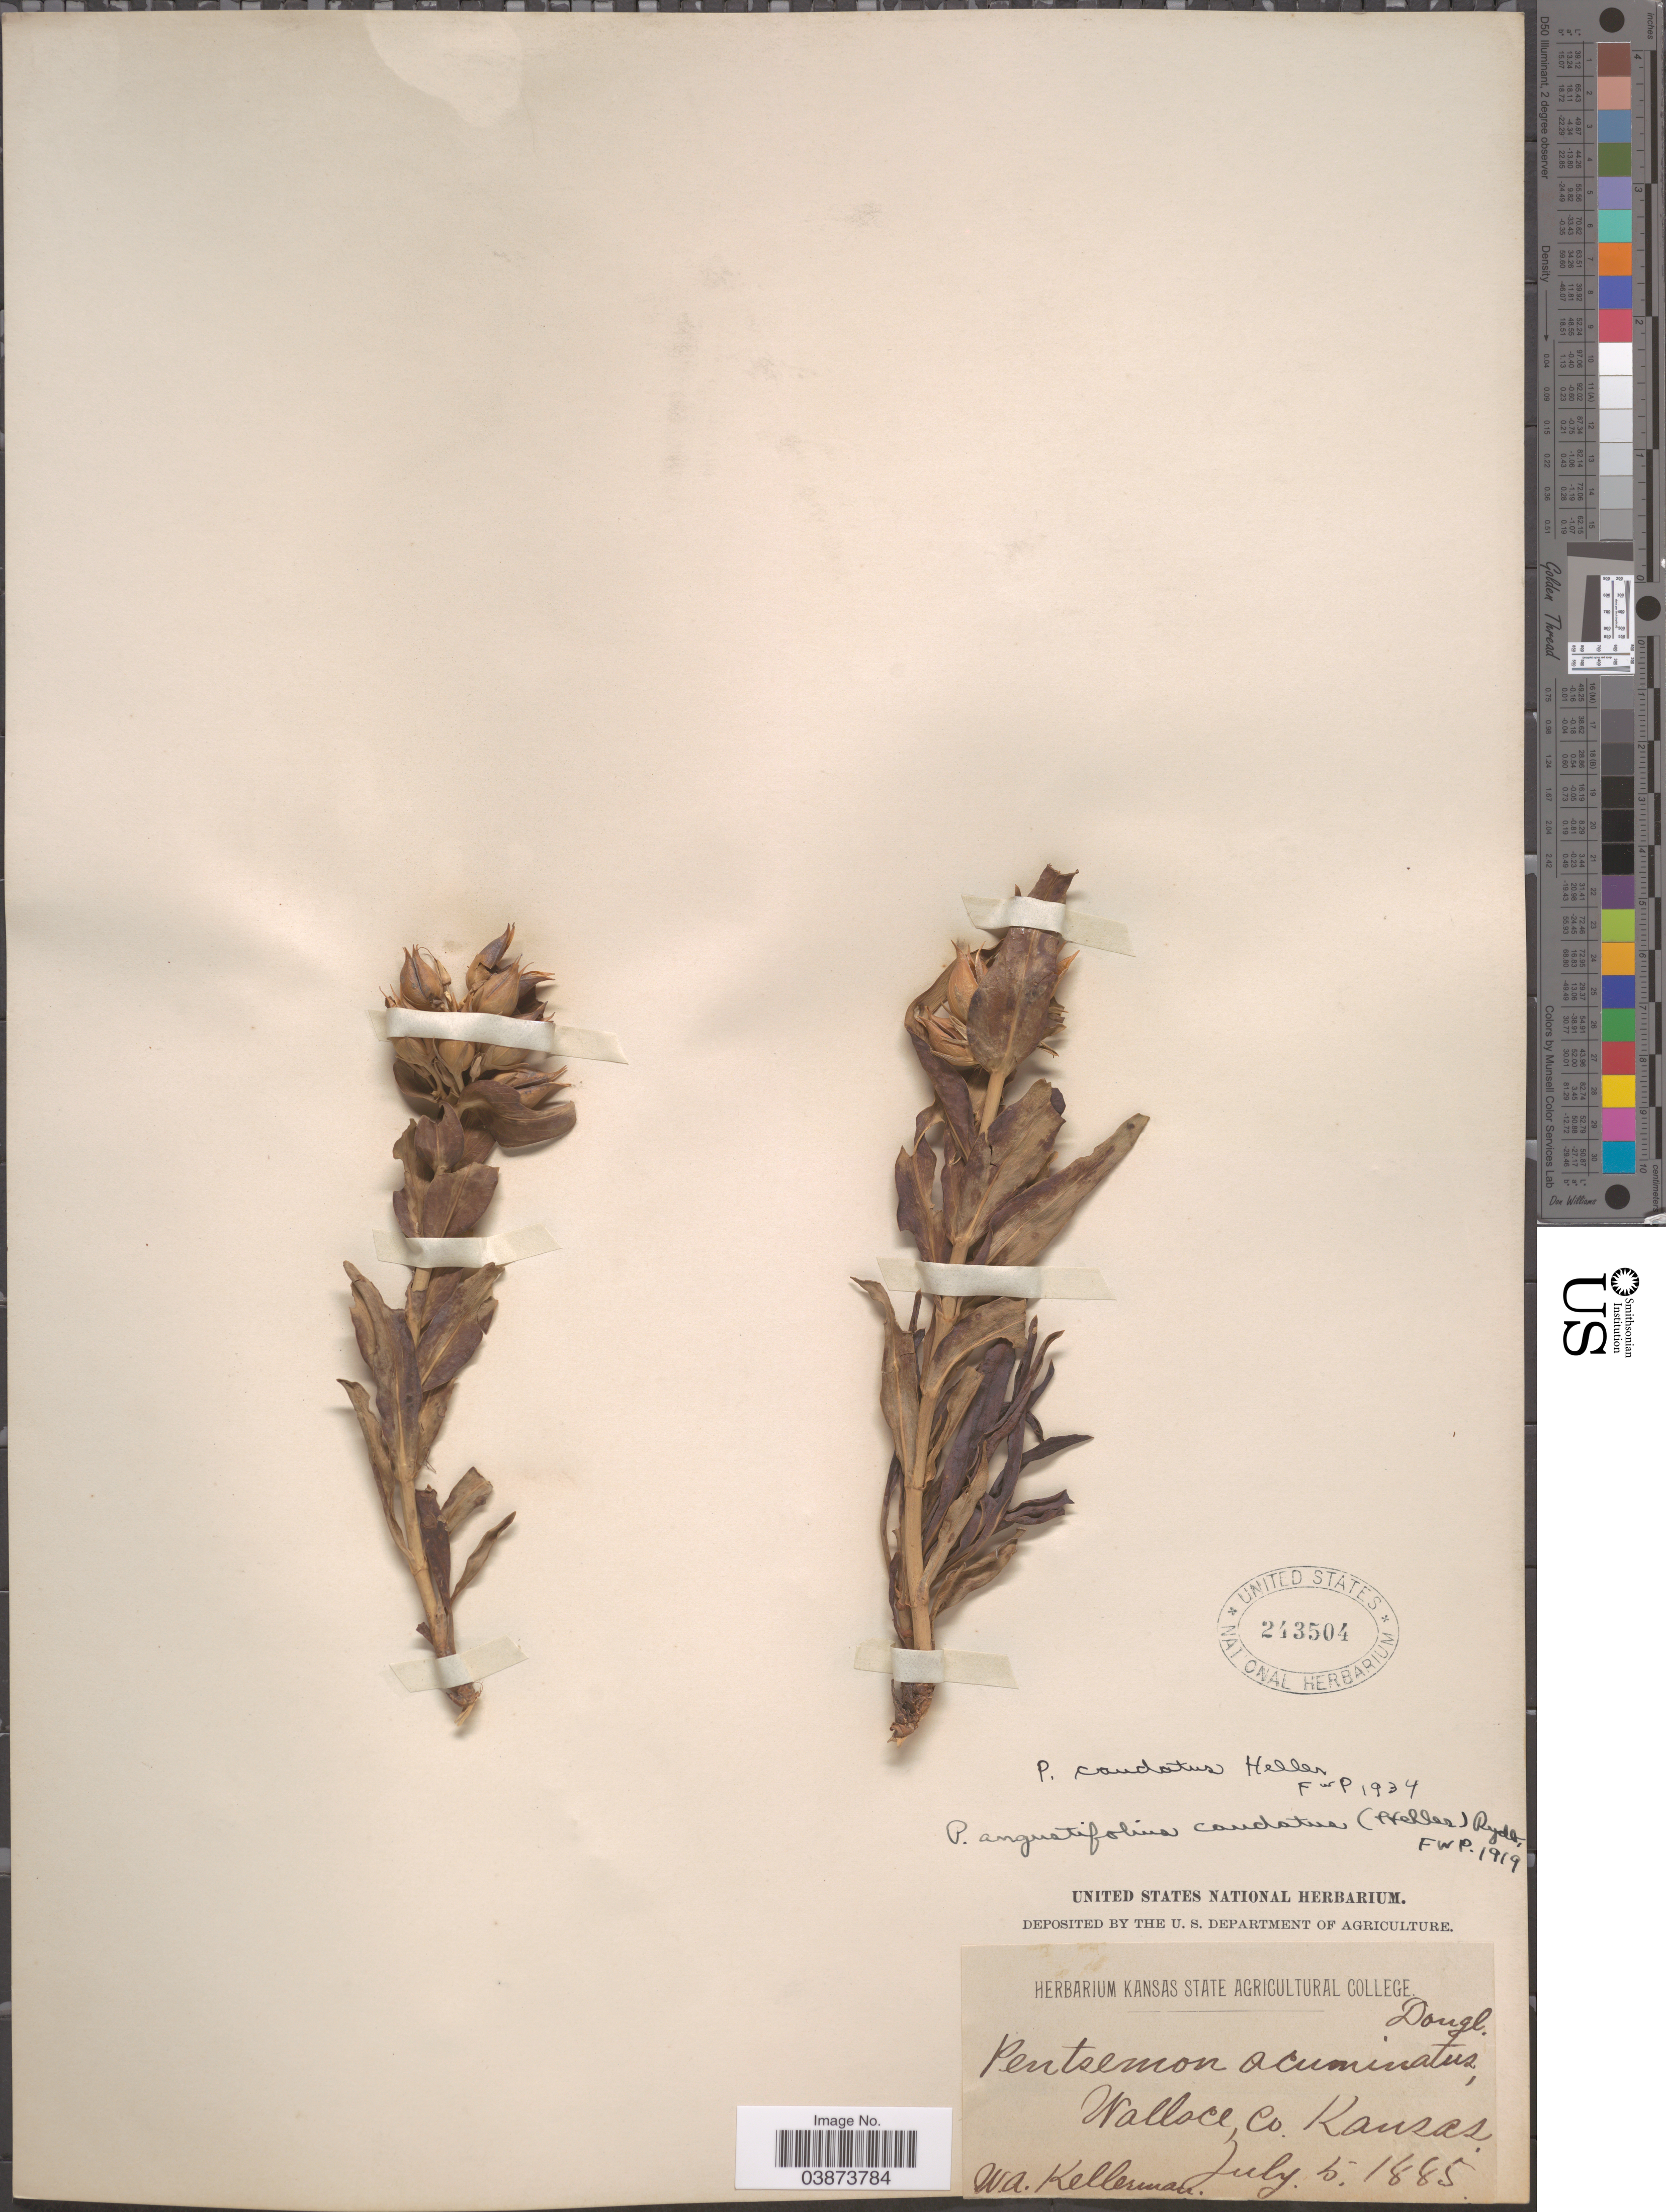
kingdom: Plantae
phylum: Tracheophyta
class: Magnoliopsida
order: Lamiales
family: Plantaginaceae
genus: Penstemon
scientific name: Penstemon caudatus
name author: A. Heller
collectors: W. Kellerman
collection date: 1885-07-05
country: United States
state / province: Kansas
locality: Wallace Co.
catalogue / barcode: US 243504